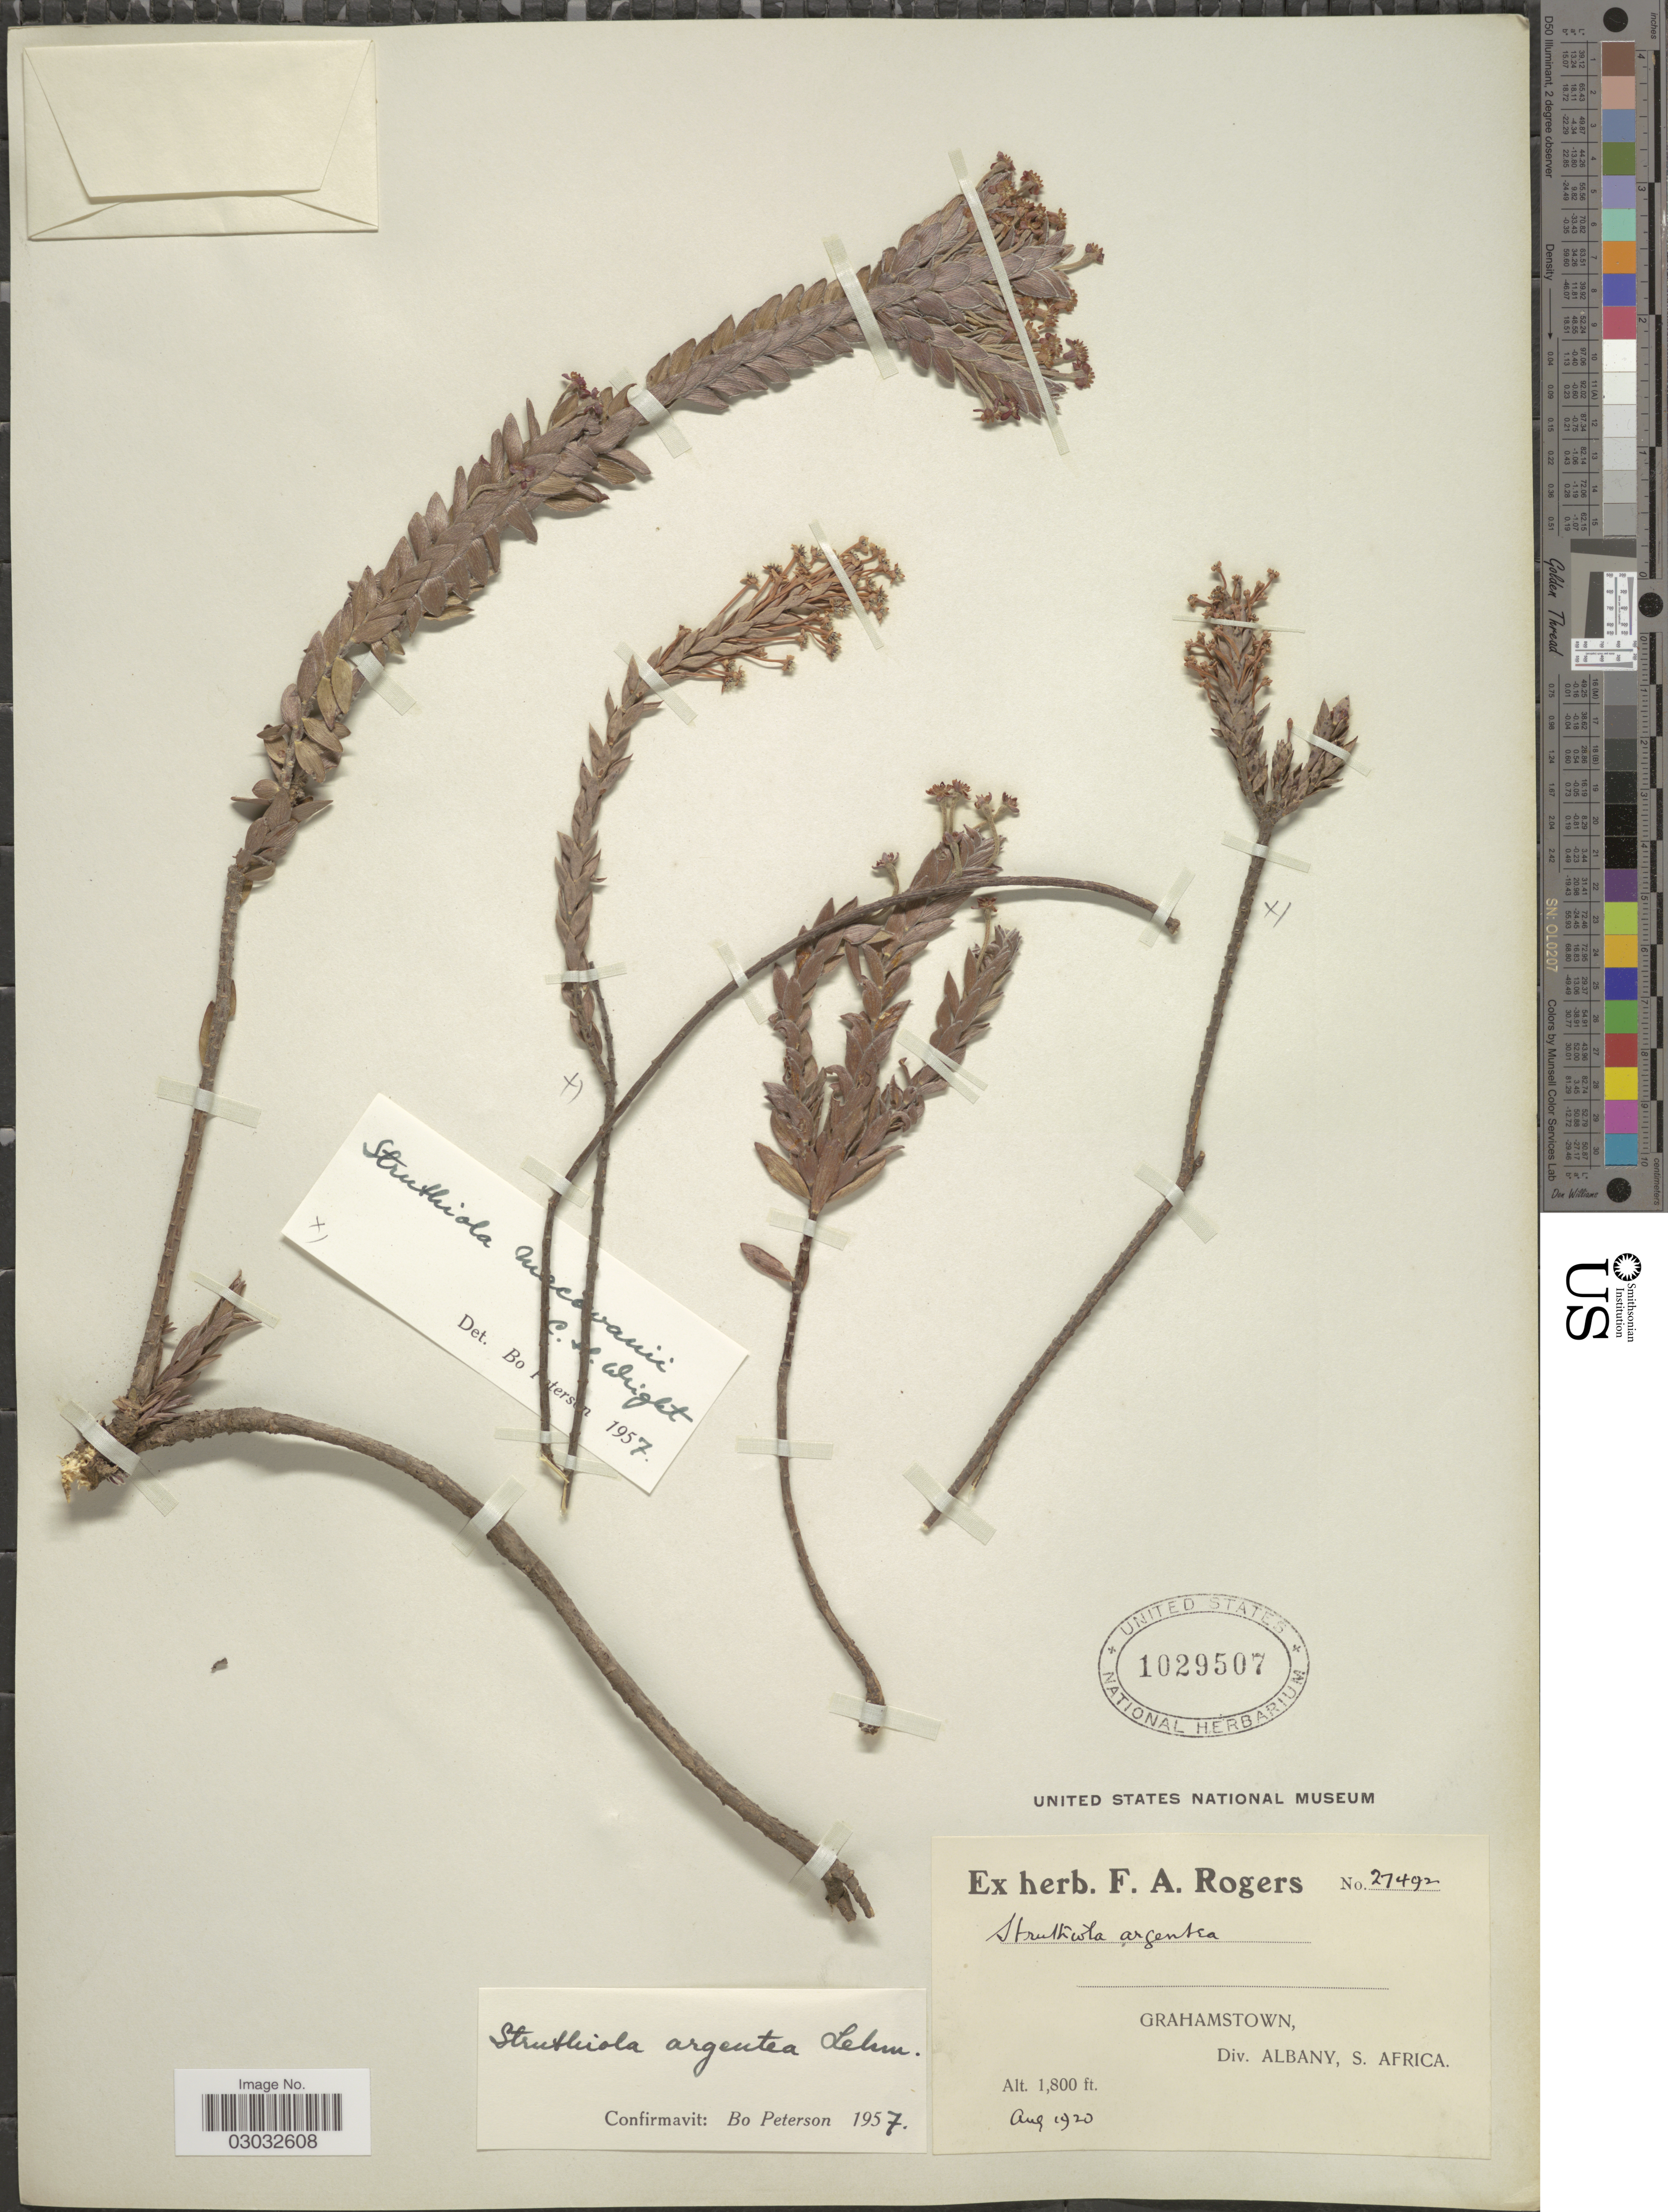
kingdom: Plantae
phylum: Tracheophyta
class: Magnoliopsida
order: Malvales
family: Thymelaeaceae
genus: Struthiola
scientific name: Struthiola argentea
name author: Lehm.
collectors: ex herb. F. A. Rogers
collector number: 27492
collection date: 1920-08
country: South Africa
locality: Grahamstown, Div. Albany, S. Africa.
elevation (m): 549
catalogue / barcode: US 1029507